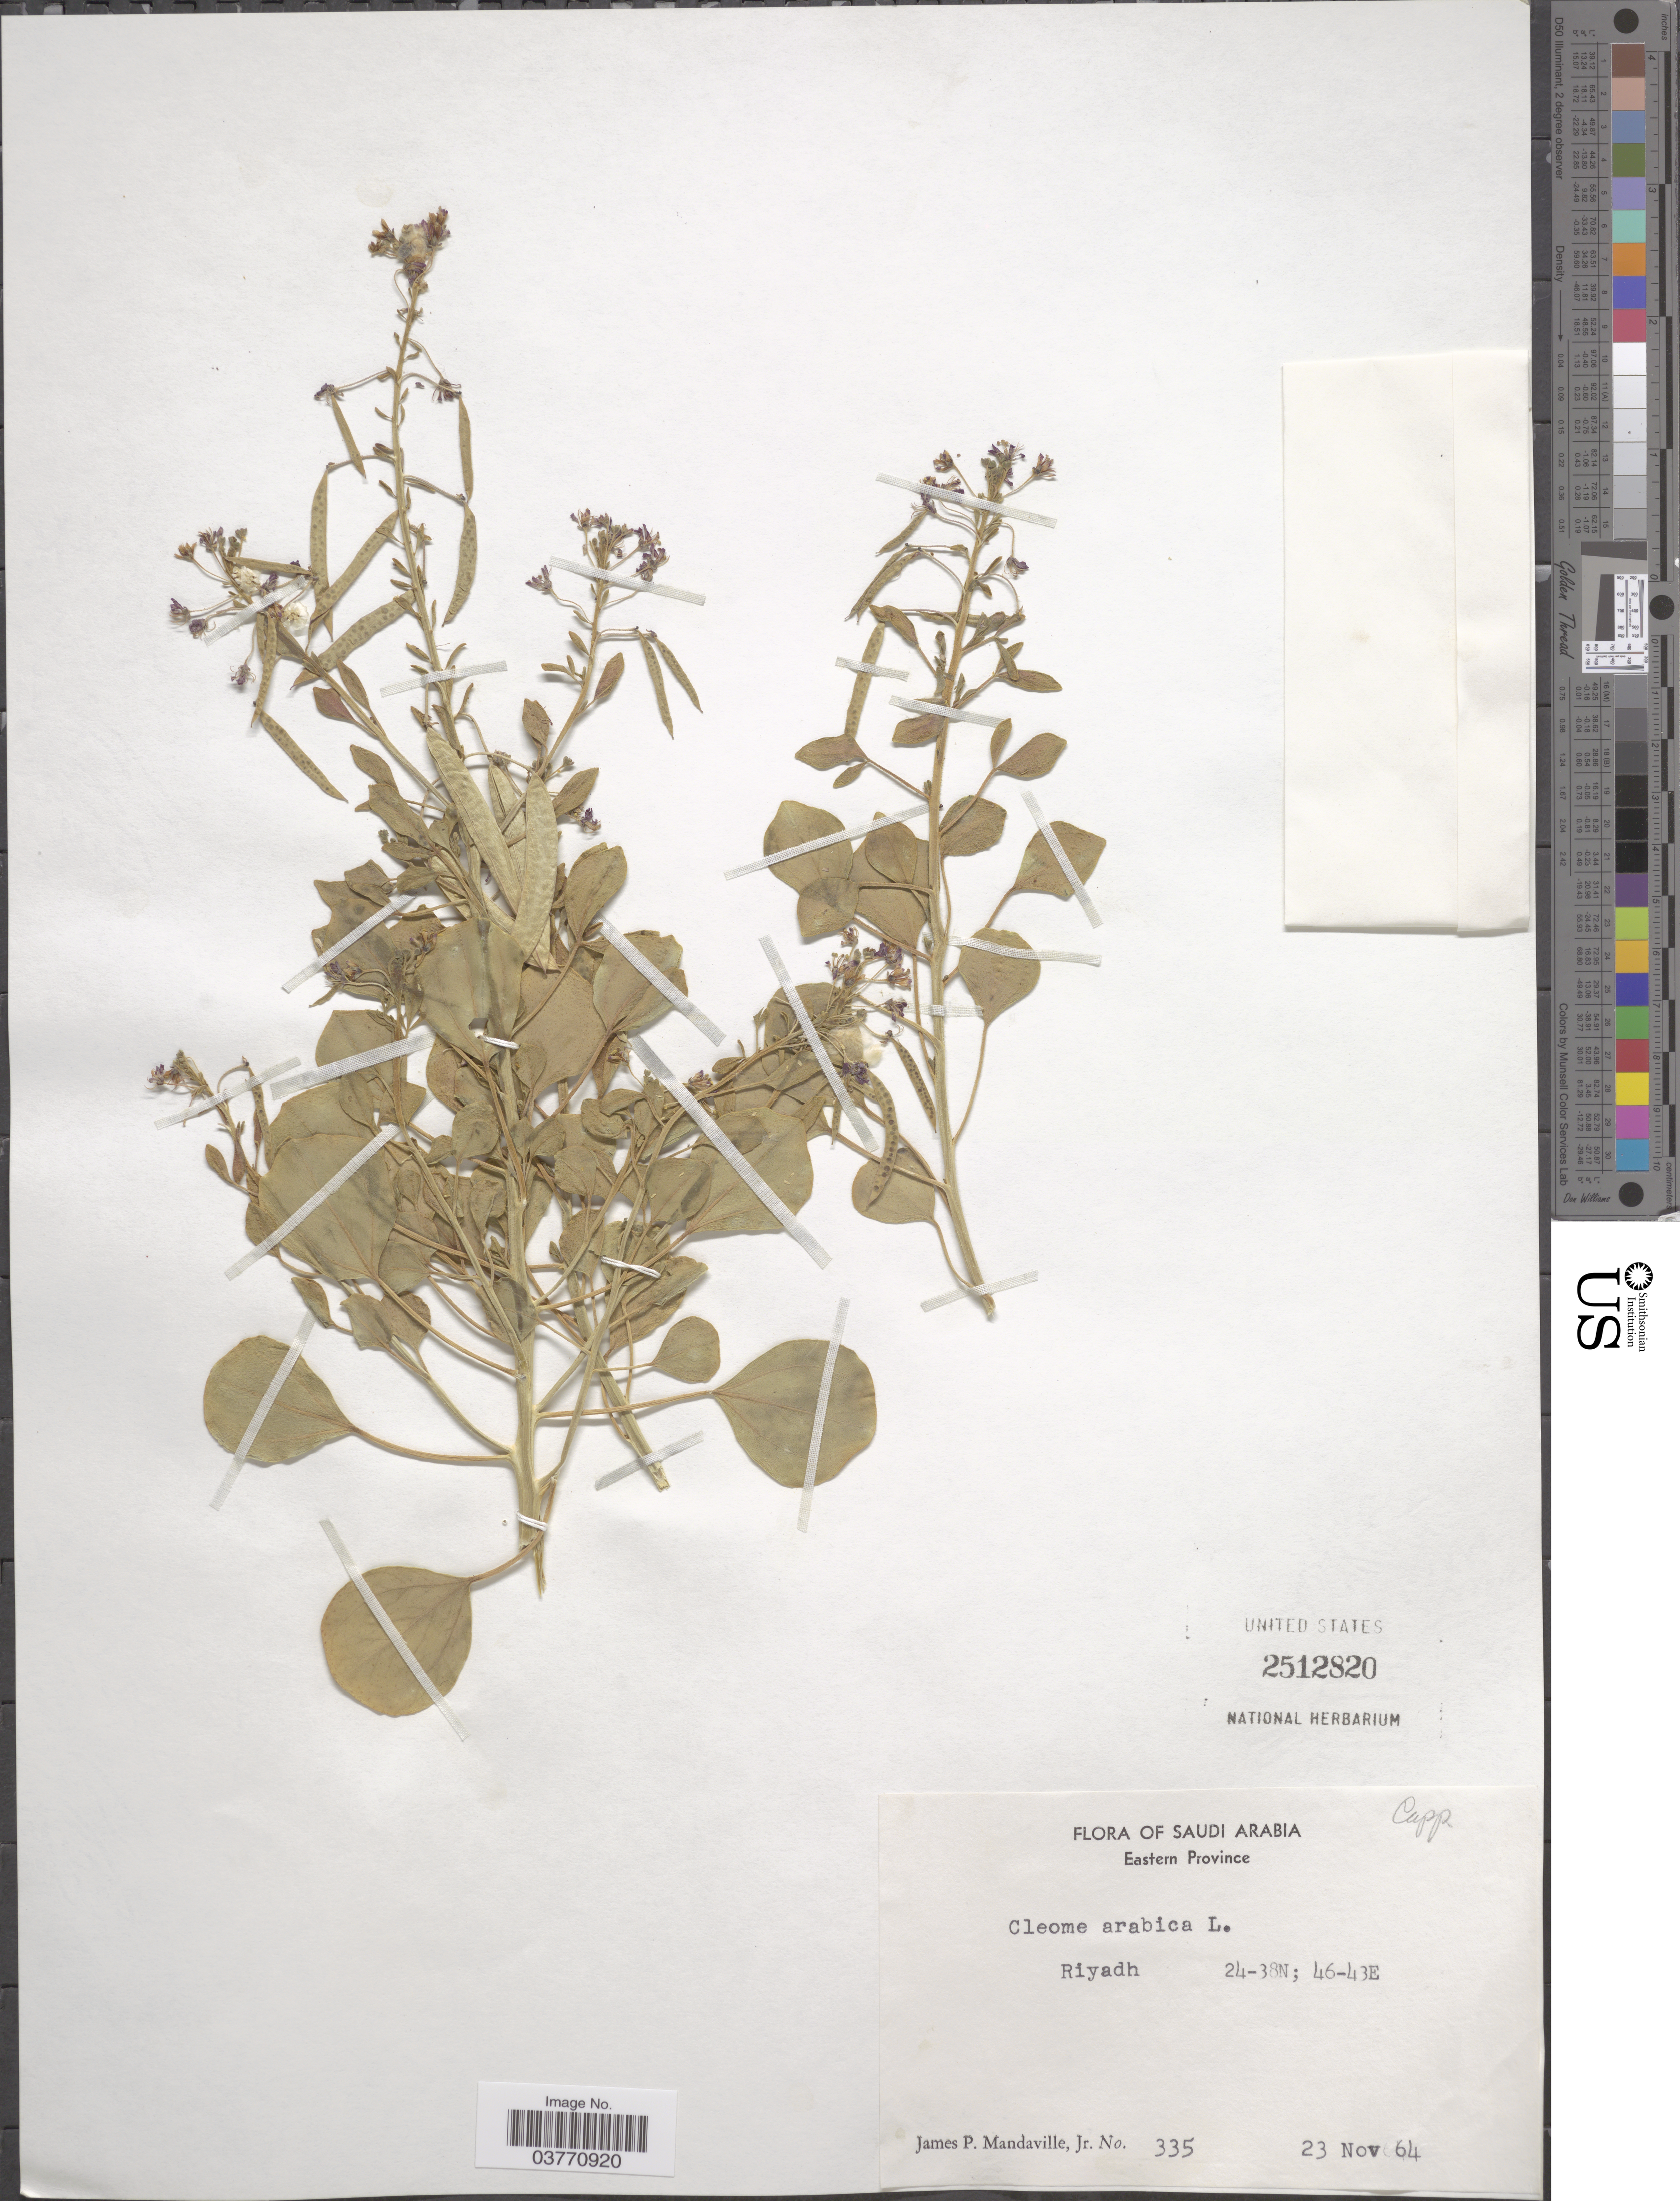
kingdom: Plantae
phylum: Tracheophyta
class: Magnoliopsida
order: Brassicales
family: Cleomaceae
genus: Cleome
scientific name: Cleome arabica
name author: L.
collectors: J. Mandaville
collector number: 335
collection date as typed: Transcribed d/m/y: 23/11/64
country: Saudi Arabia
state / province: Ar Riyad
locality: Eastern Province. [unsure placement] Riyadh.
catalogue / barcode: US 2512820